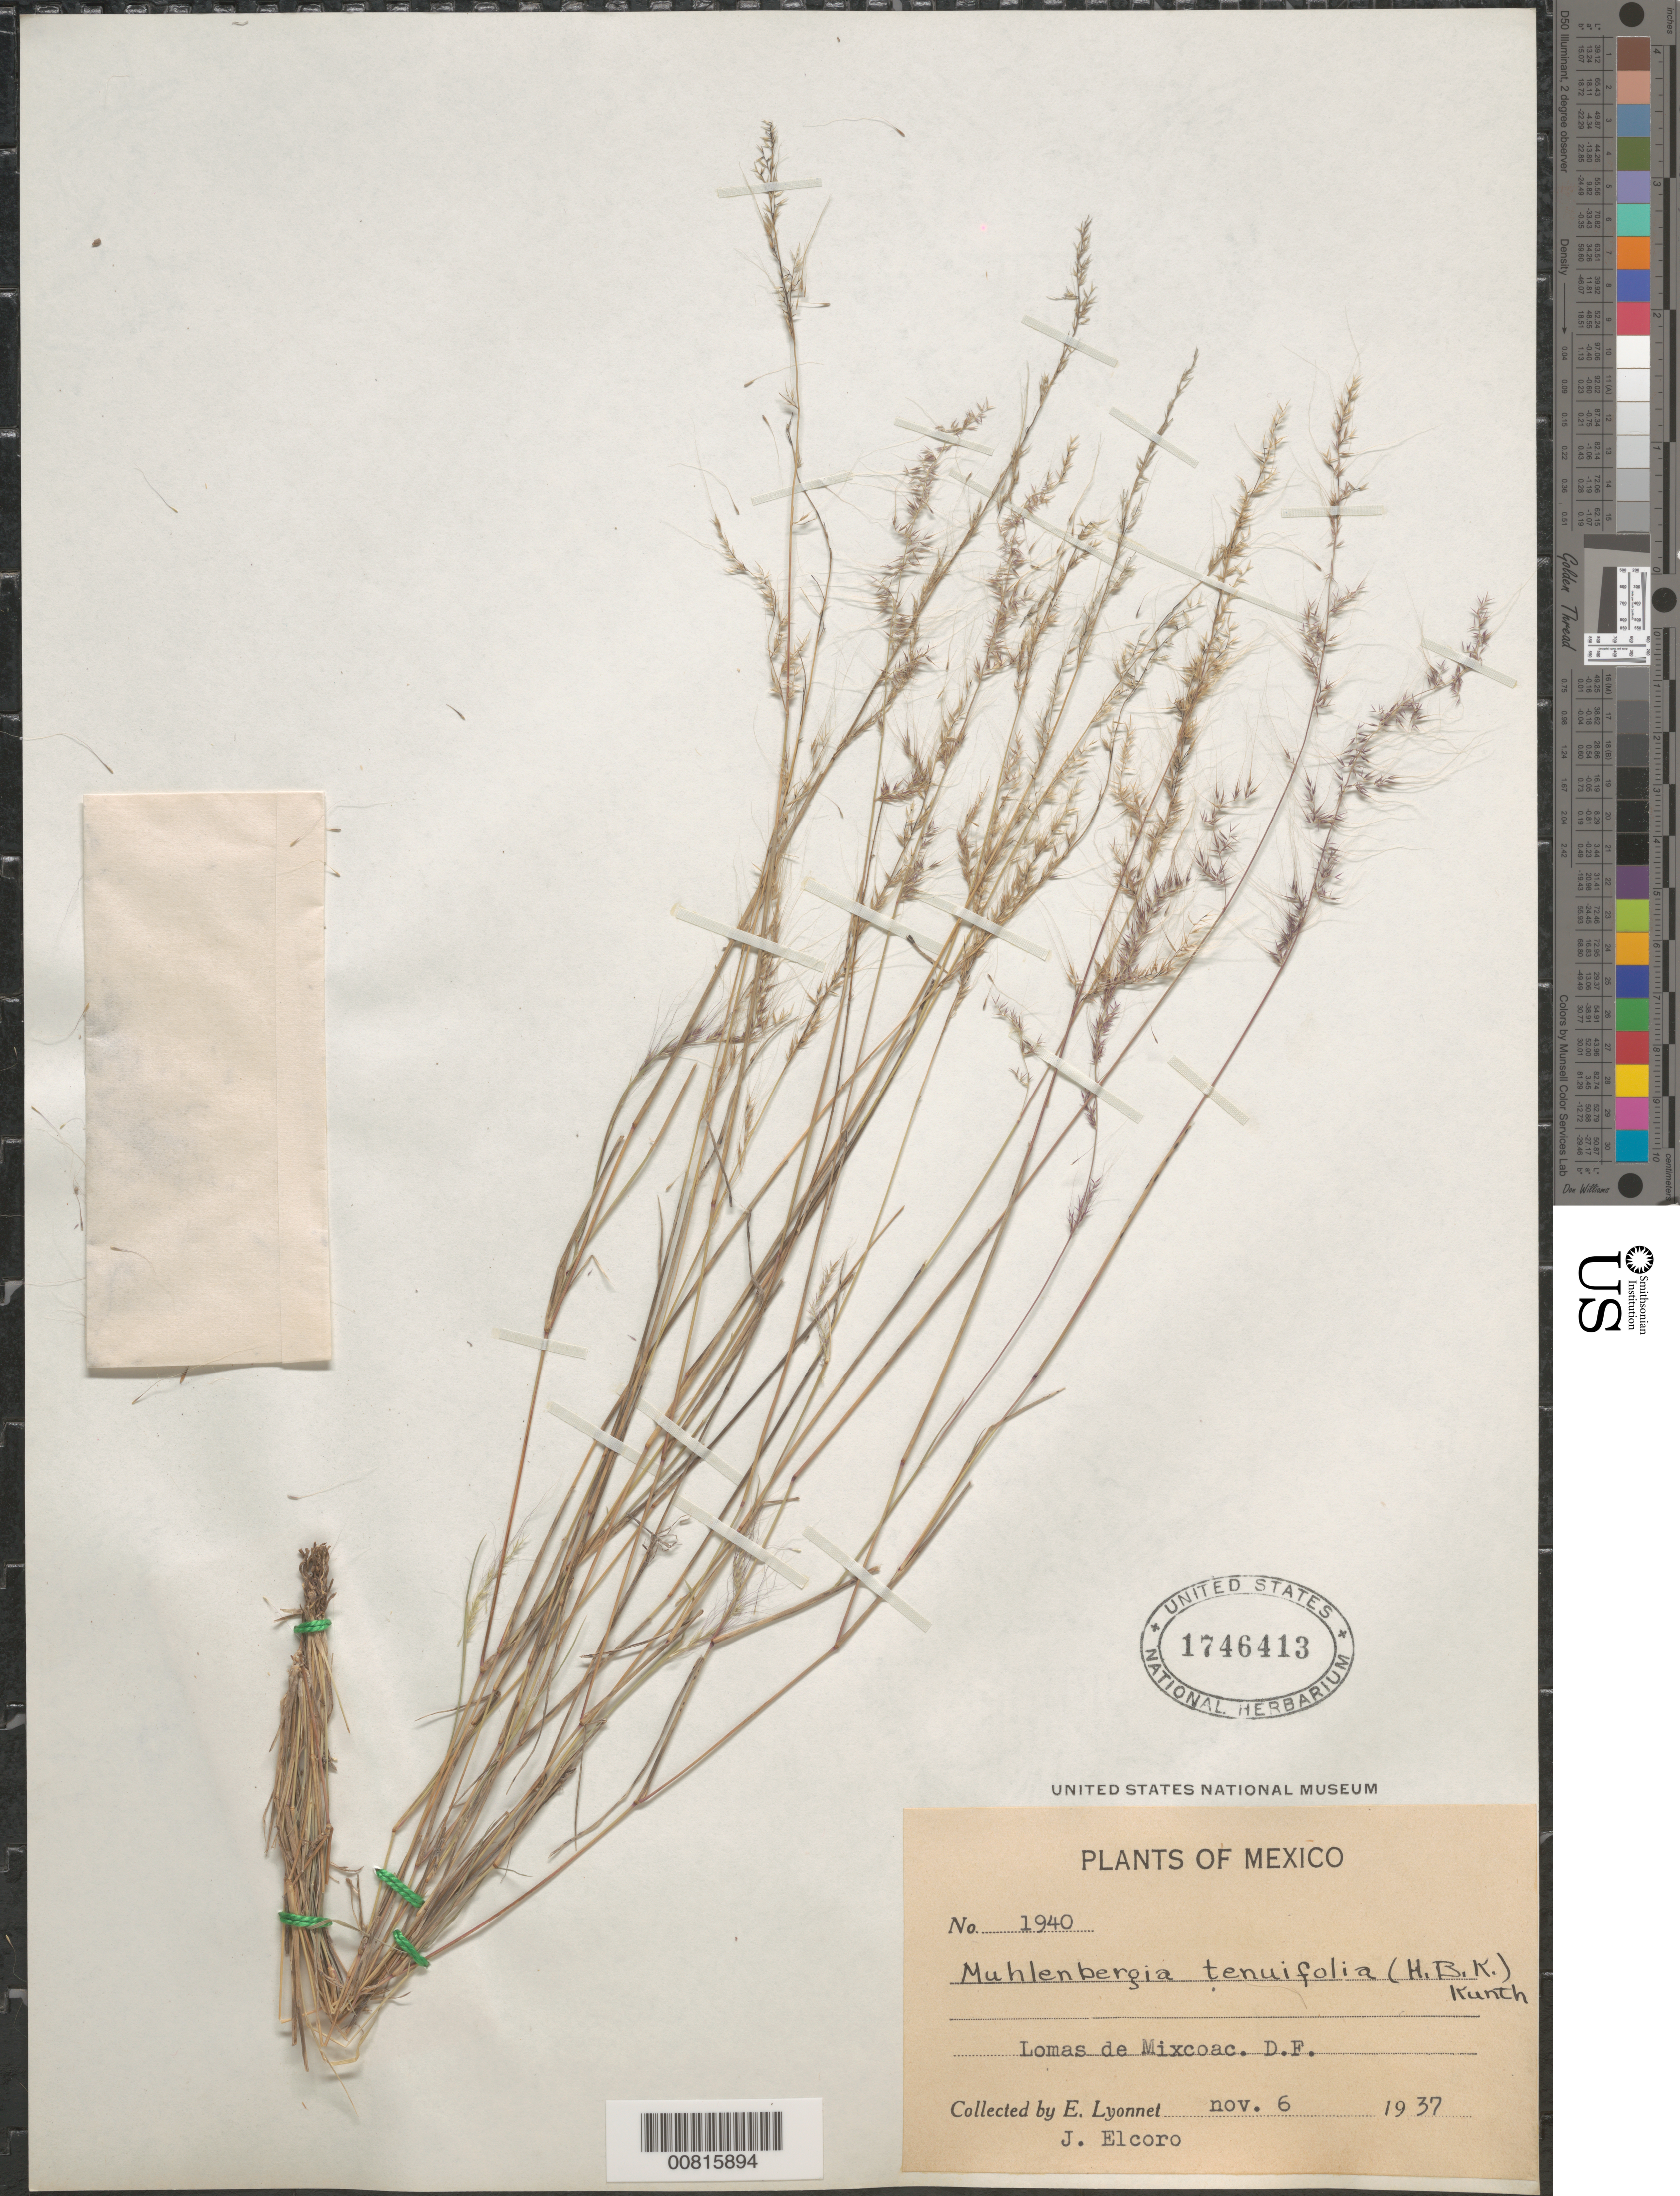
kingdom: Plantae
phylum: Tracheophyta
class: Liliopsida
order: Poales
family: Poaceae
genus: Muhlenbergia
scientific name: Muhlenbergia tenuifolia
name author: (Kunth) Kunth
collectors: Bro. E. Lyonnet & J. Elcoro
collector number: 1940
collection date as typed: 06 Nov 1937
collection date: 1937-11-06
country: Mexico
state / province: Distrito Federal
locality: Lomas de Mixcoac, D.F.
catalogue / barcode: US 1746413